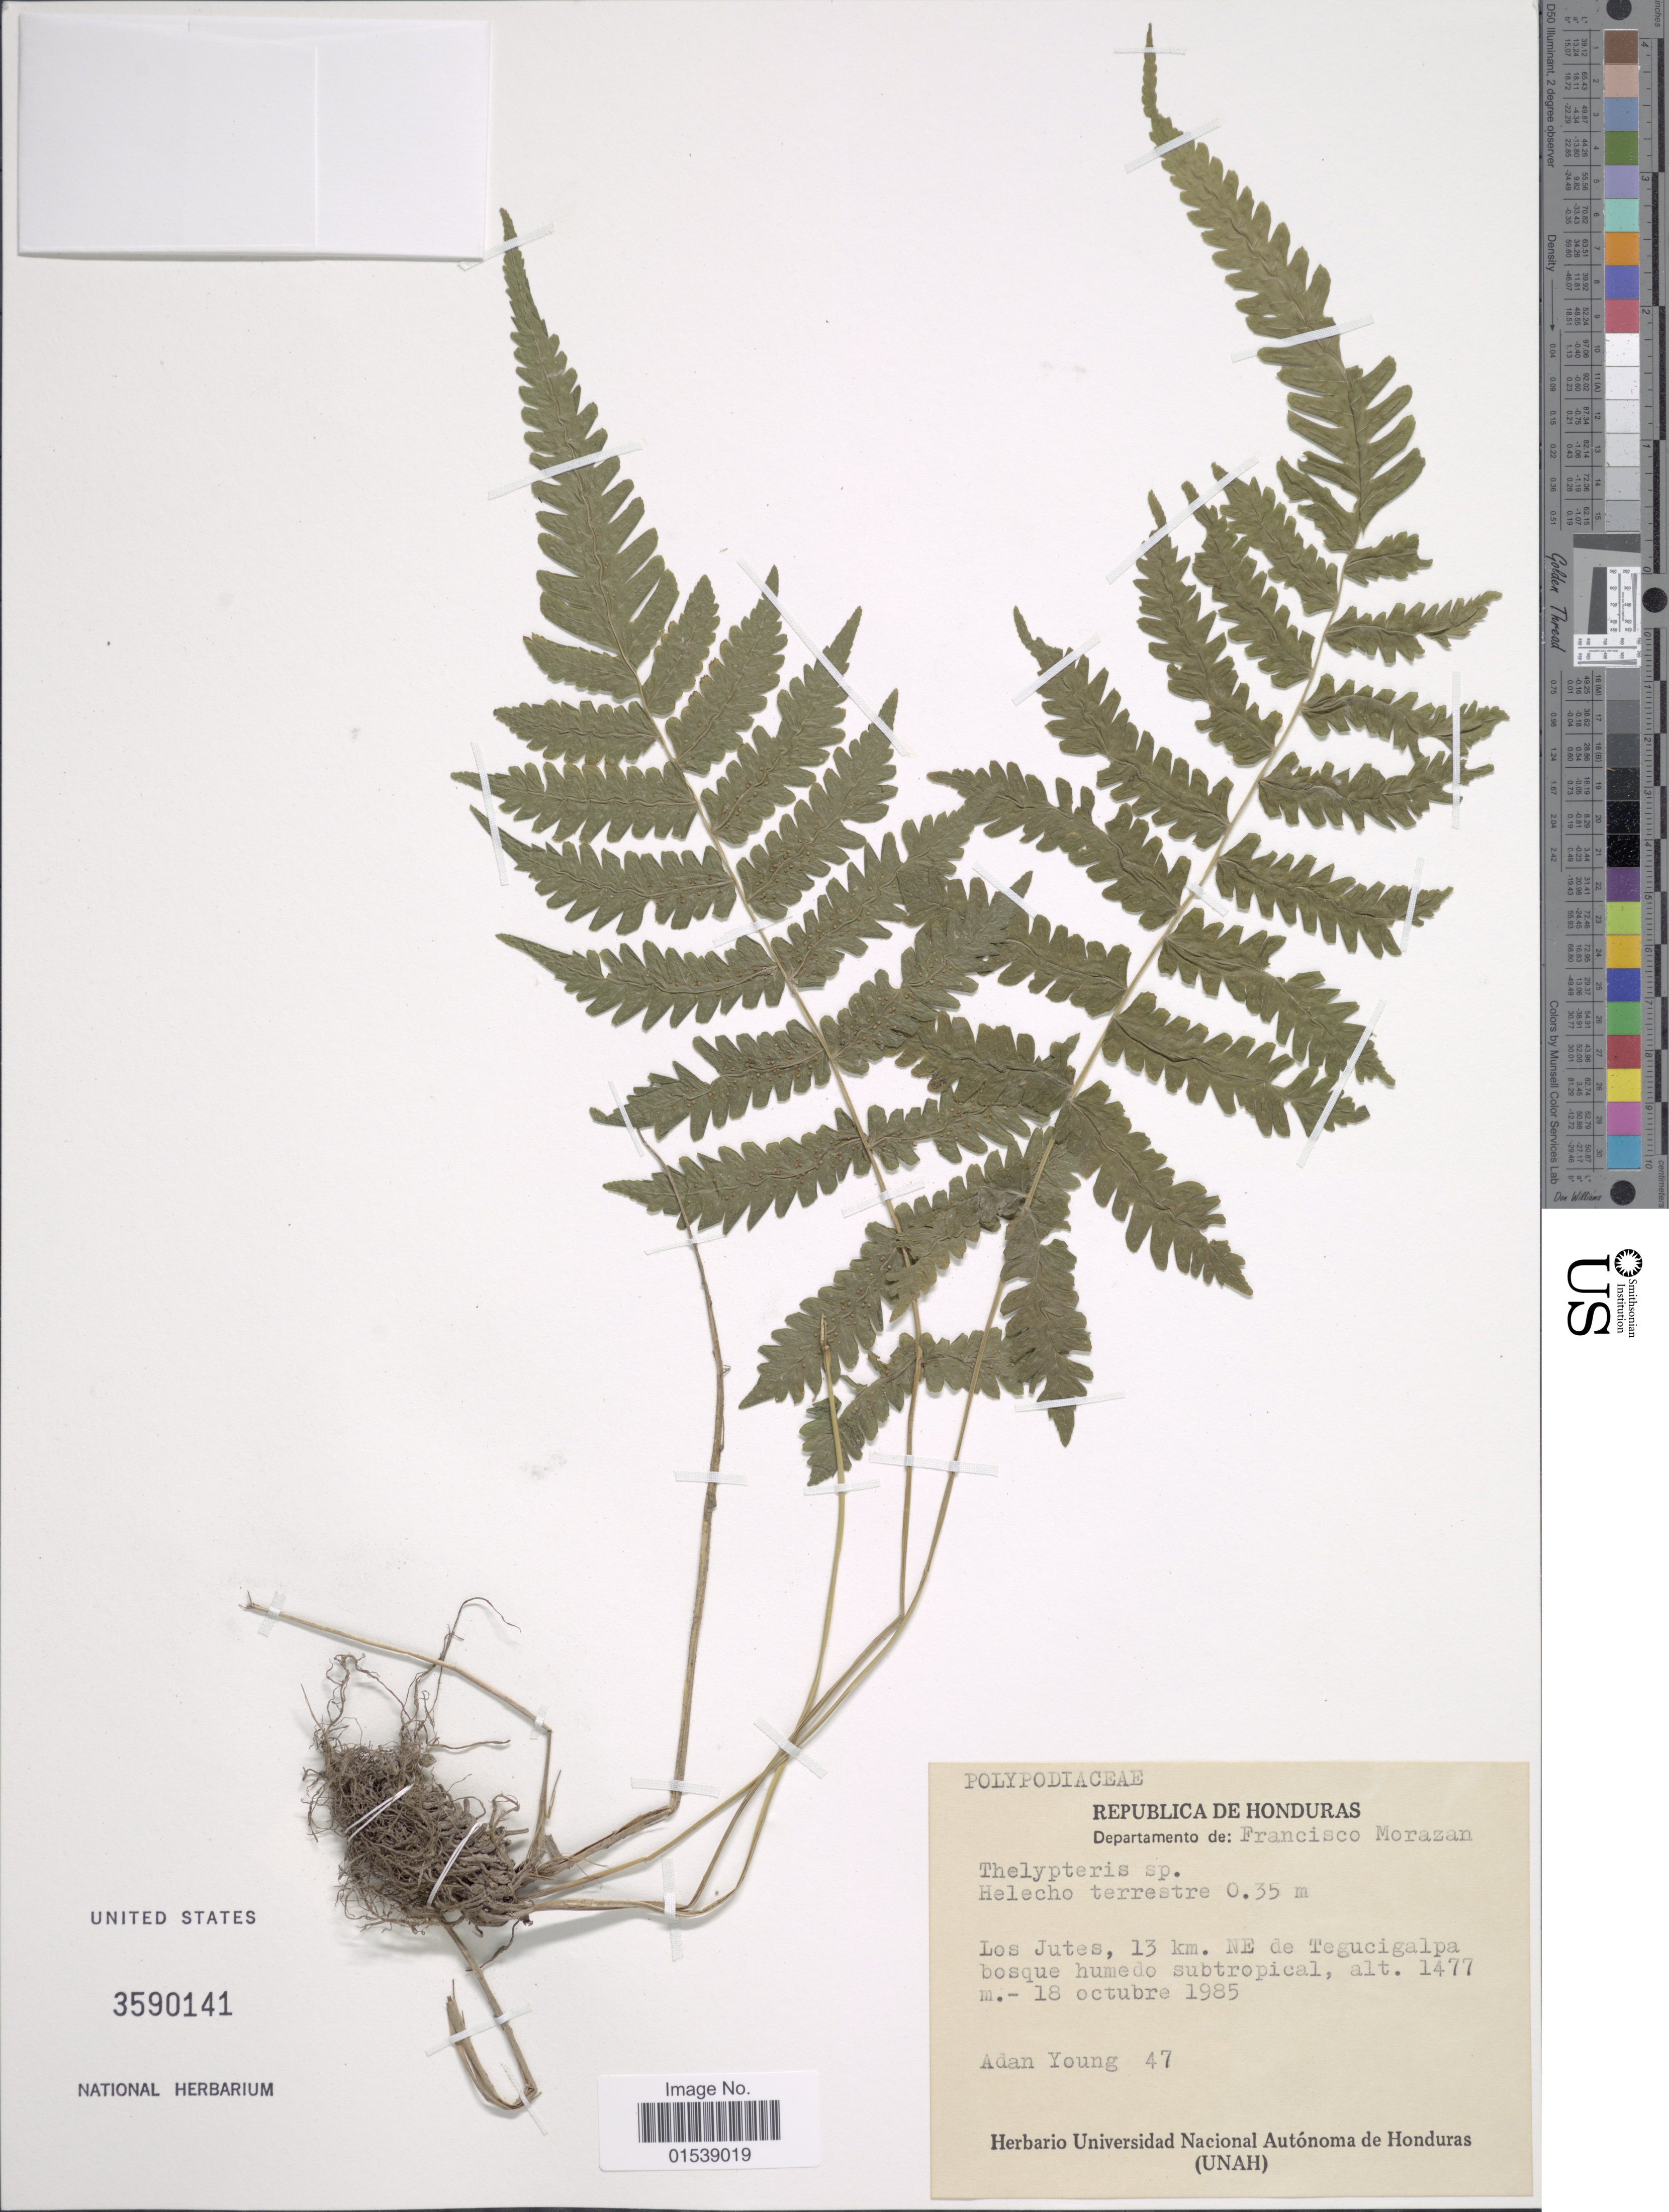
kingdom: Plantae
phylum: Tracheophyta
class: Polypodiopsida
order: Polypodiales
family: Thelypteridaceae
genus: Amauropelta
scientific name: Amauropelta sp.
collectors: A. Young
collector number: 47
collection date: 1985-10-18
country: Honduras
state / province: Fco. Morazán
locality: Departamento de Francisco Morazan, Los Jutes, 13 km NE de Tegucigalpa bosque humedo subtropical, Republica de Honduras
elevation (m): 1477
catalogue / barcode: US 3590141